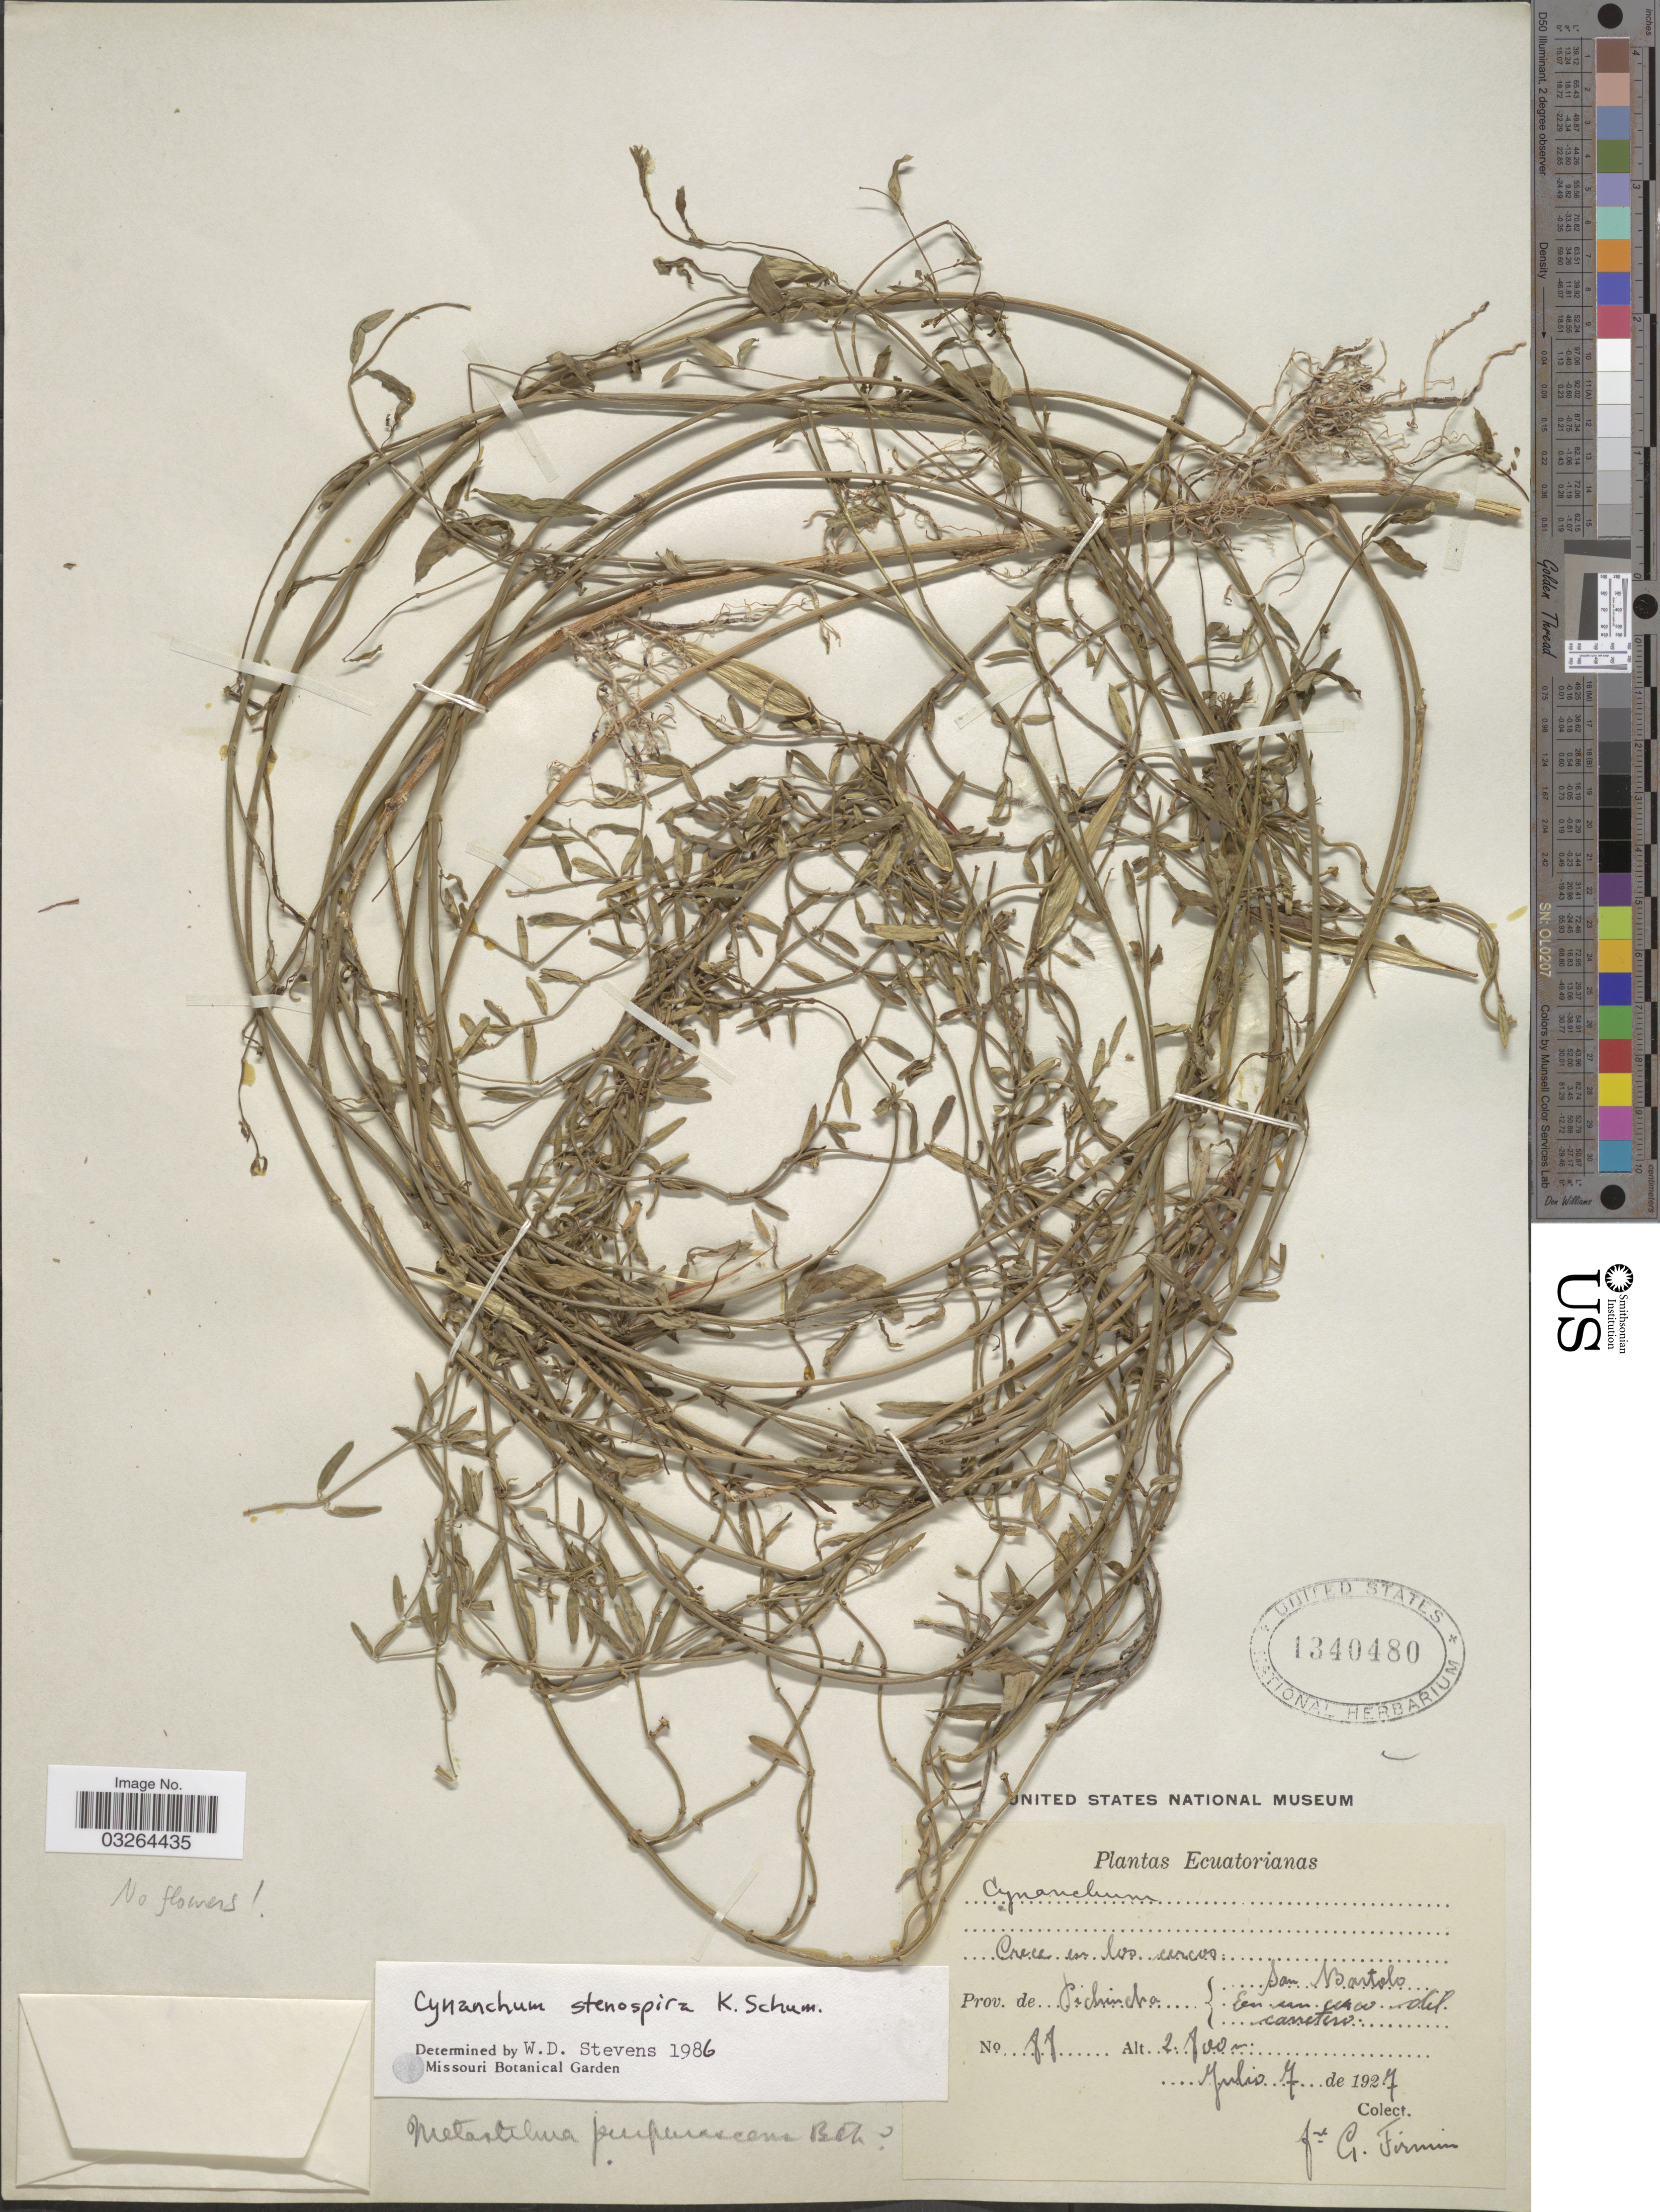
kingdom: Plantae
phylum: Tracheophyta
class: Magnoliopsida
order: Gentianales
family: Apocynaceae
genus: Cynanchum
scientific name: Cynanchum stenospira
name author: K. Schum.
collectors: F. Firmin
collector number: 88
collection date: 1927-07-07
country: Ecuador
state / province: Pichincha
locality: San Bartolo. En un cerco del carretero.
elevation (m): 2800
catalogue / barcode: US 1340480